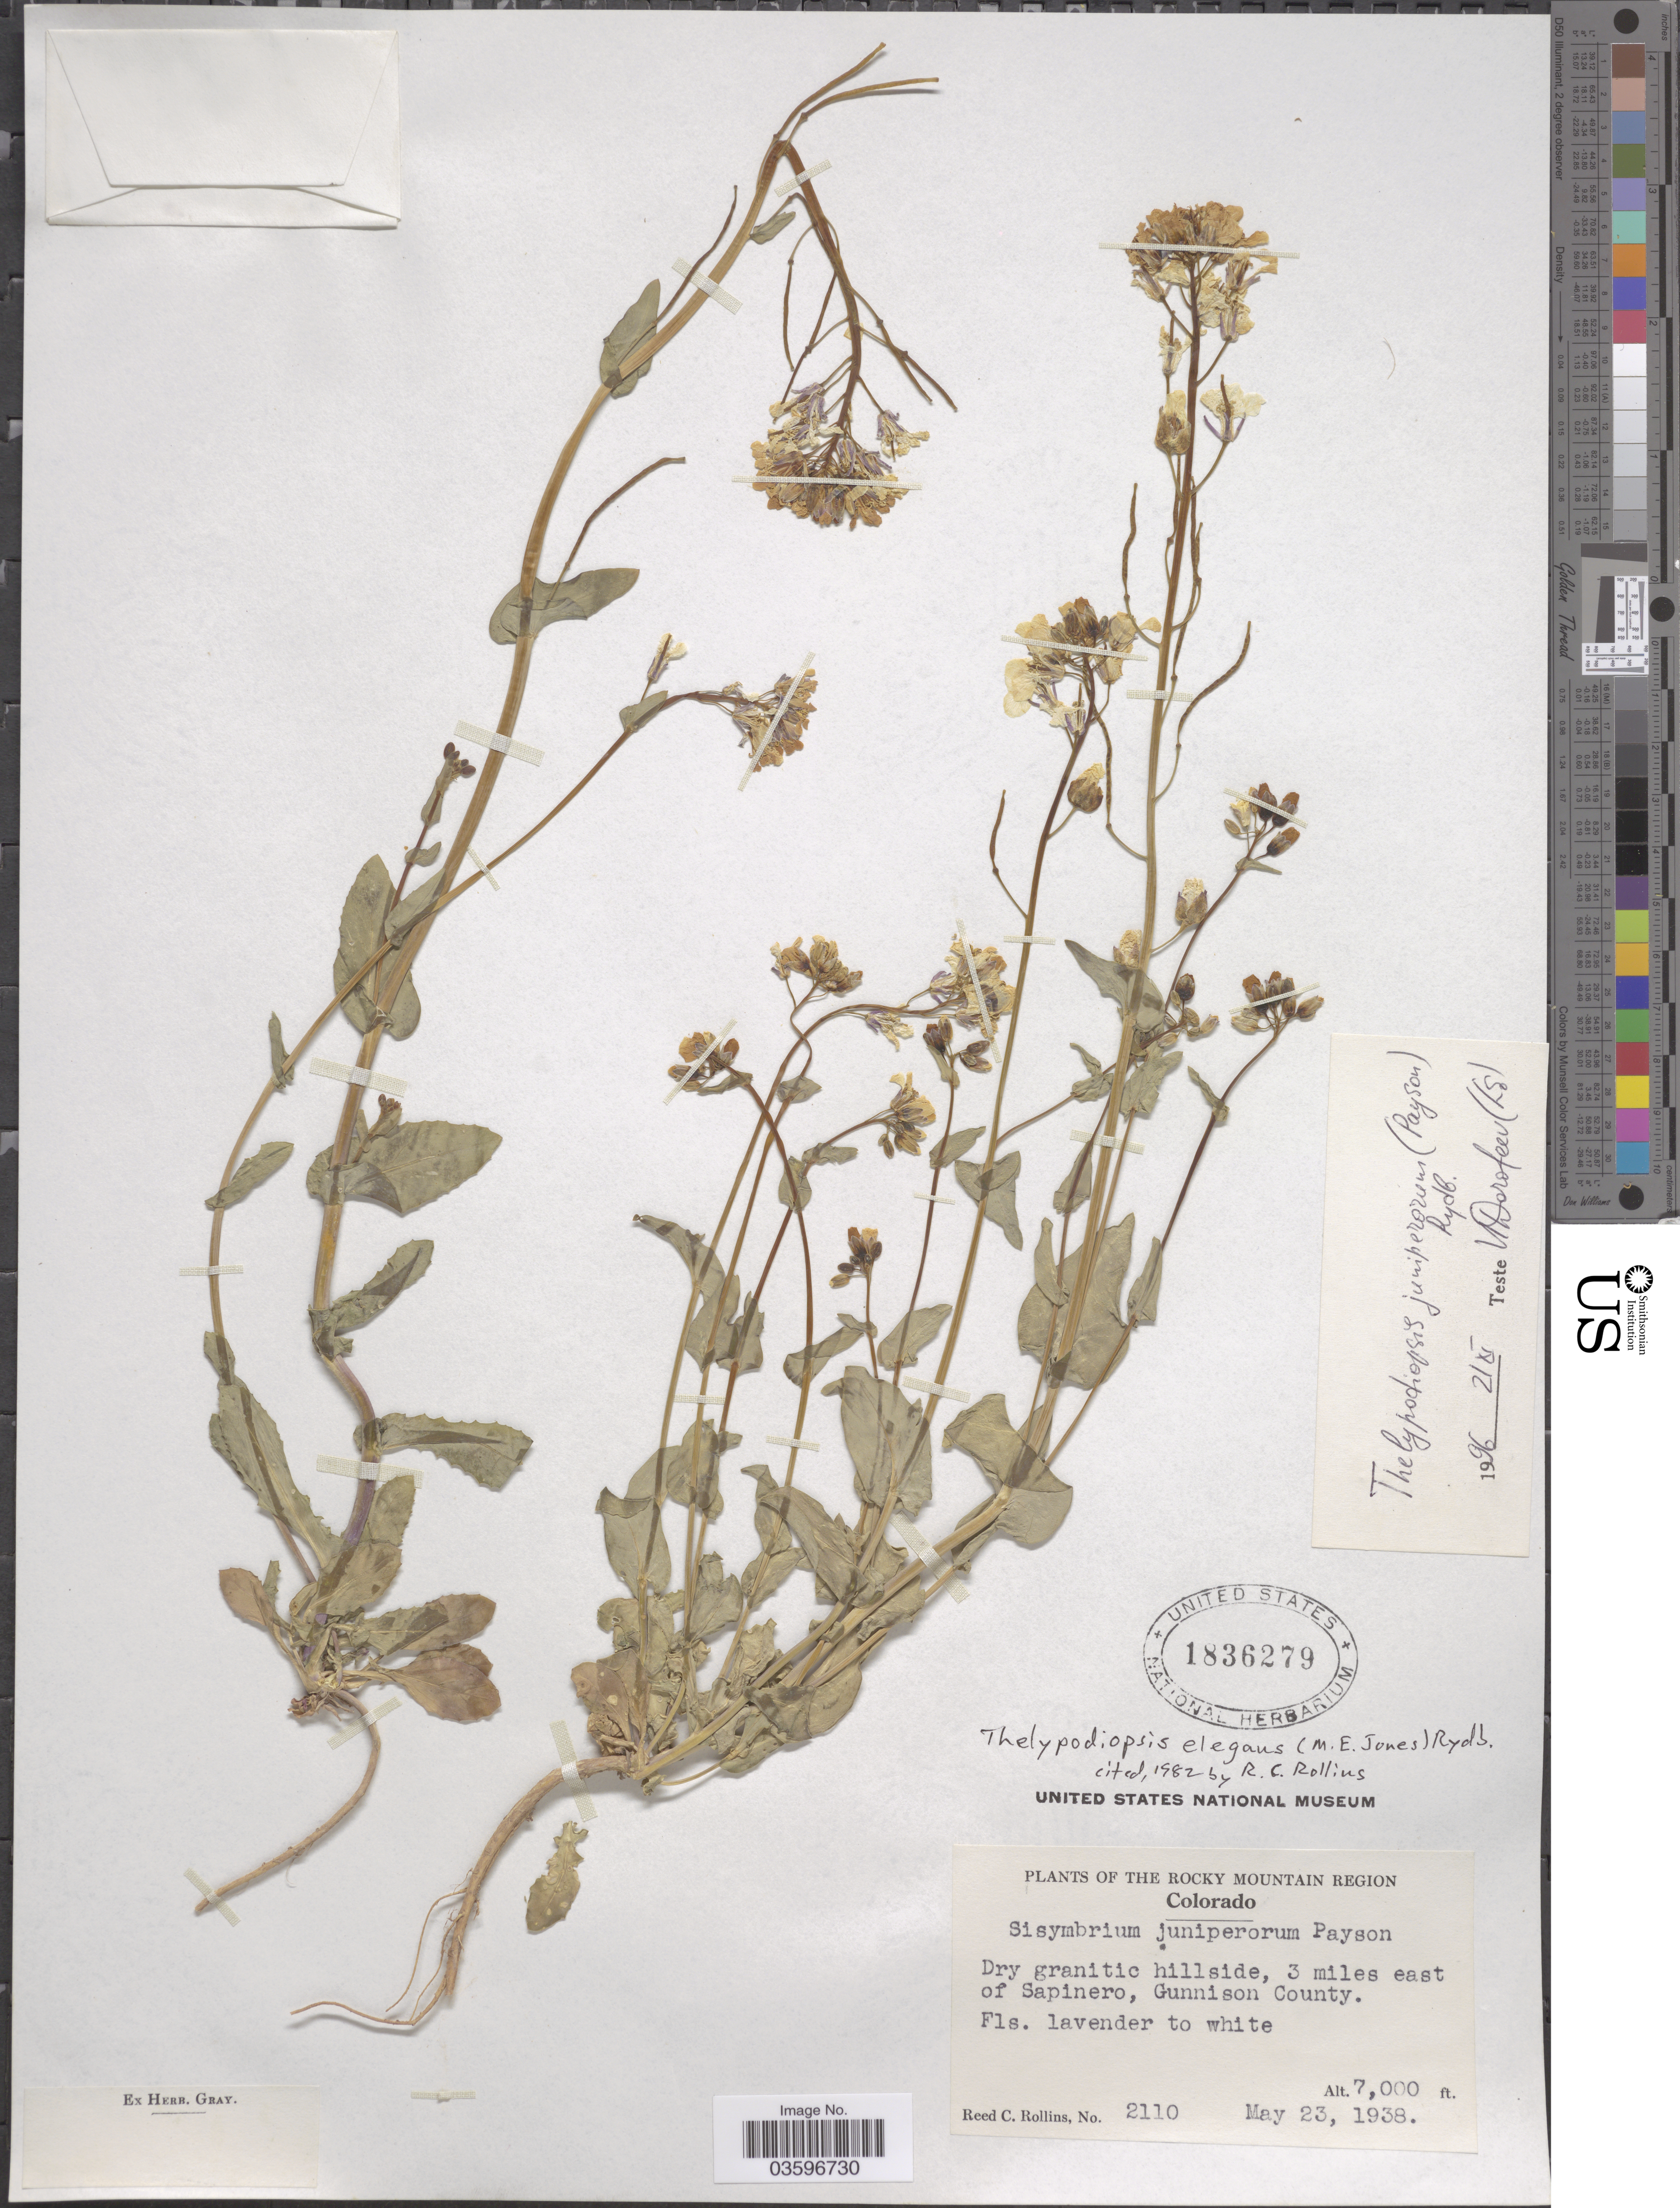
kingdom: Plantae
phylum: Tracheophyta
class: Magnoliopsida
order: Brassicales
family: Brassicaceae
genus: Thelypodiopsis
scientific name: Thelypodiopsis elegans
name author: (M.E. Jones) Rydb.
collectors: R. C. Rollins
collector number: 2110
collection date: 1938-05-23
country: United States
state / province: Colorado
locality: The Rocky Mountain Region, 3 miles east of Sapinero, Gunnison County.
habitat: dry granitic hillside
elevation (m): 2134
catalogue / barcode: US 1836279